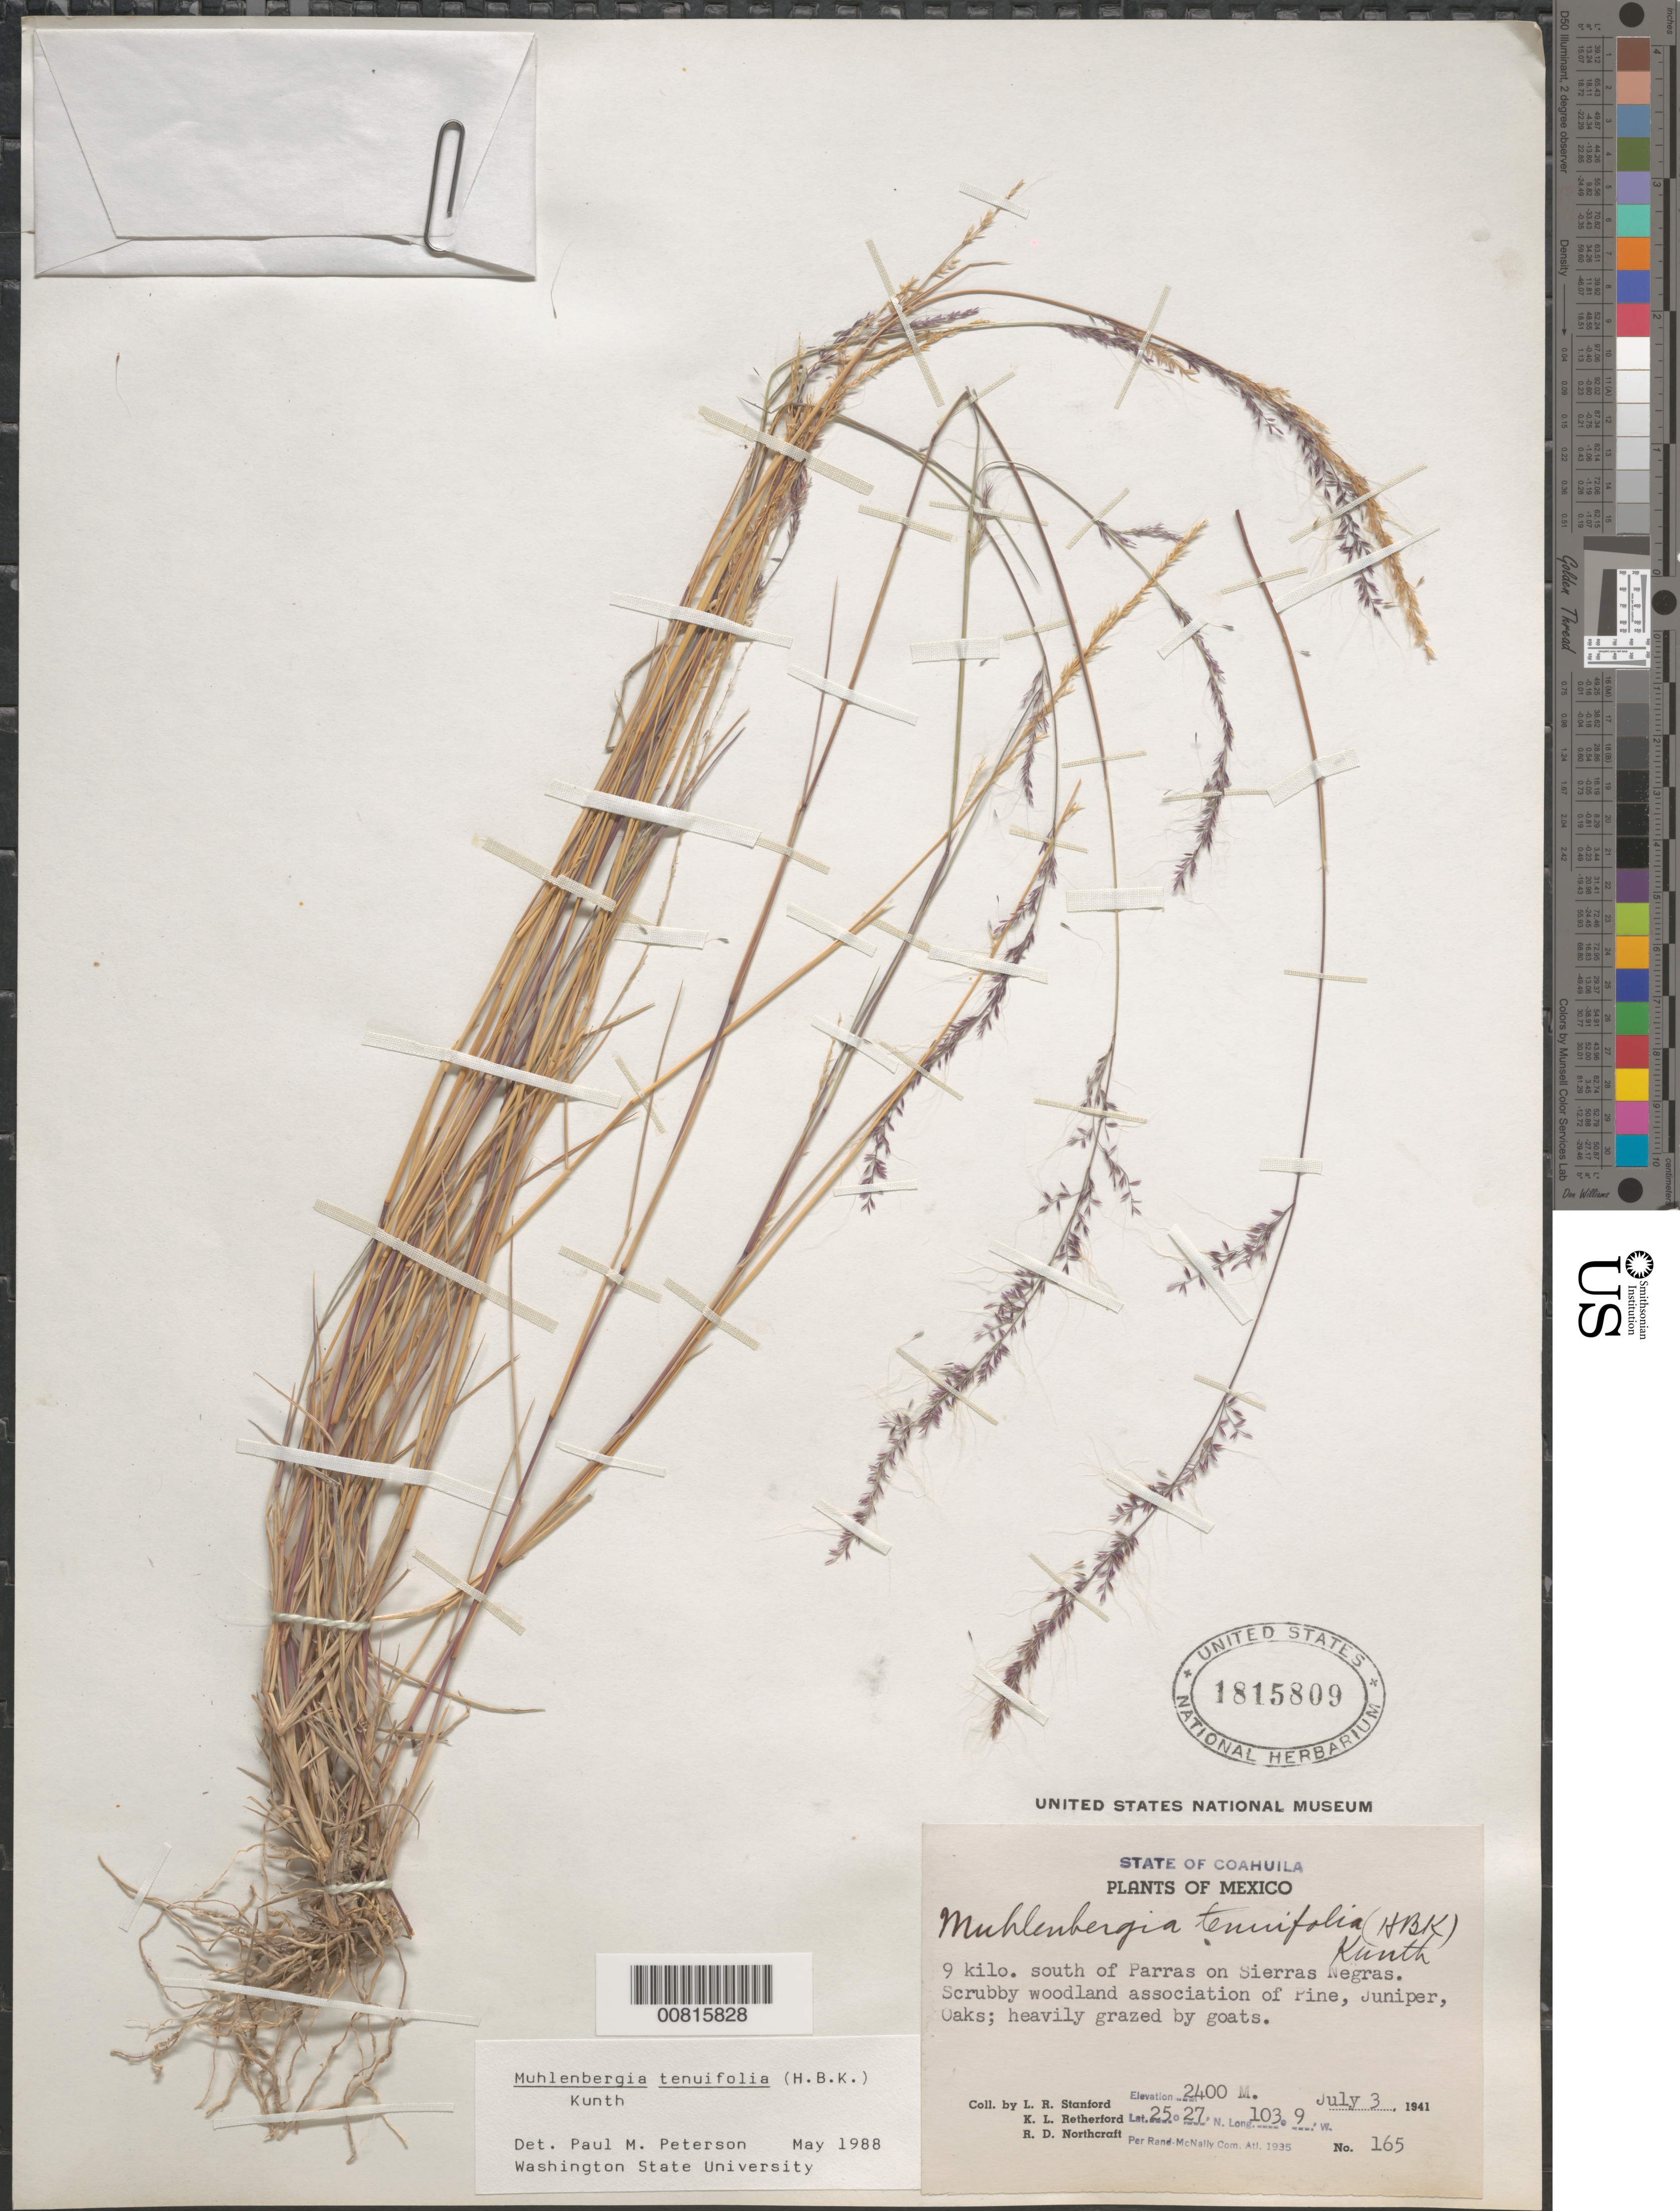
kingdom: Plantae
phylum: Tracheophyta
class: Liliopsida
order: Poales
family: Poaceae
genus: Muhlenbergia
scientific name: Muhlenbergia tenuifolia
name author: (Kunth) Kunth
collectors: L. R. Stanford, K. Retherford & R. Northcraft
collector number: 165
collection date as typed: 03 Jul 1941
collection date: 1941-07-03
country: Mexico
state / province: Coahuila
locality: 9 km S of Parras on Sierra Negra, Coah.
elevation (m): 2400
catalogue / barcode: US 1815809